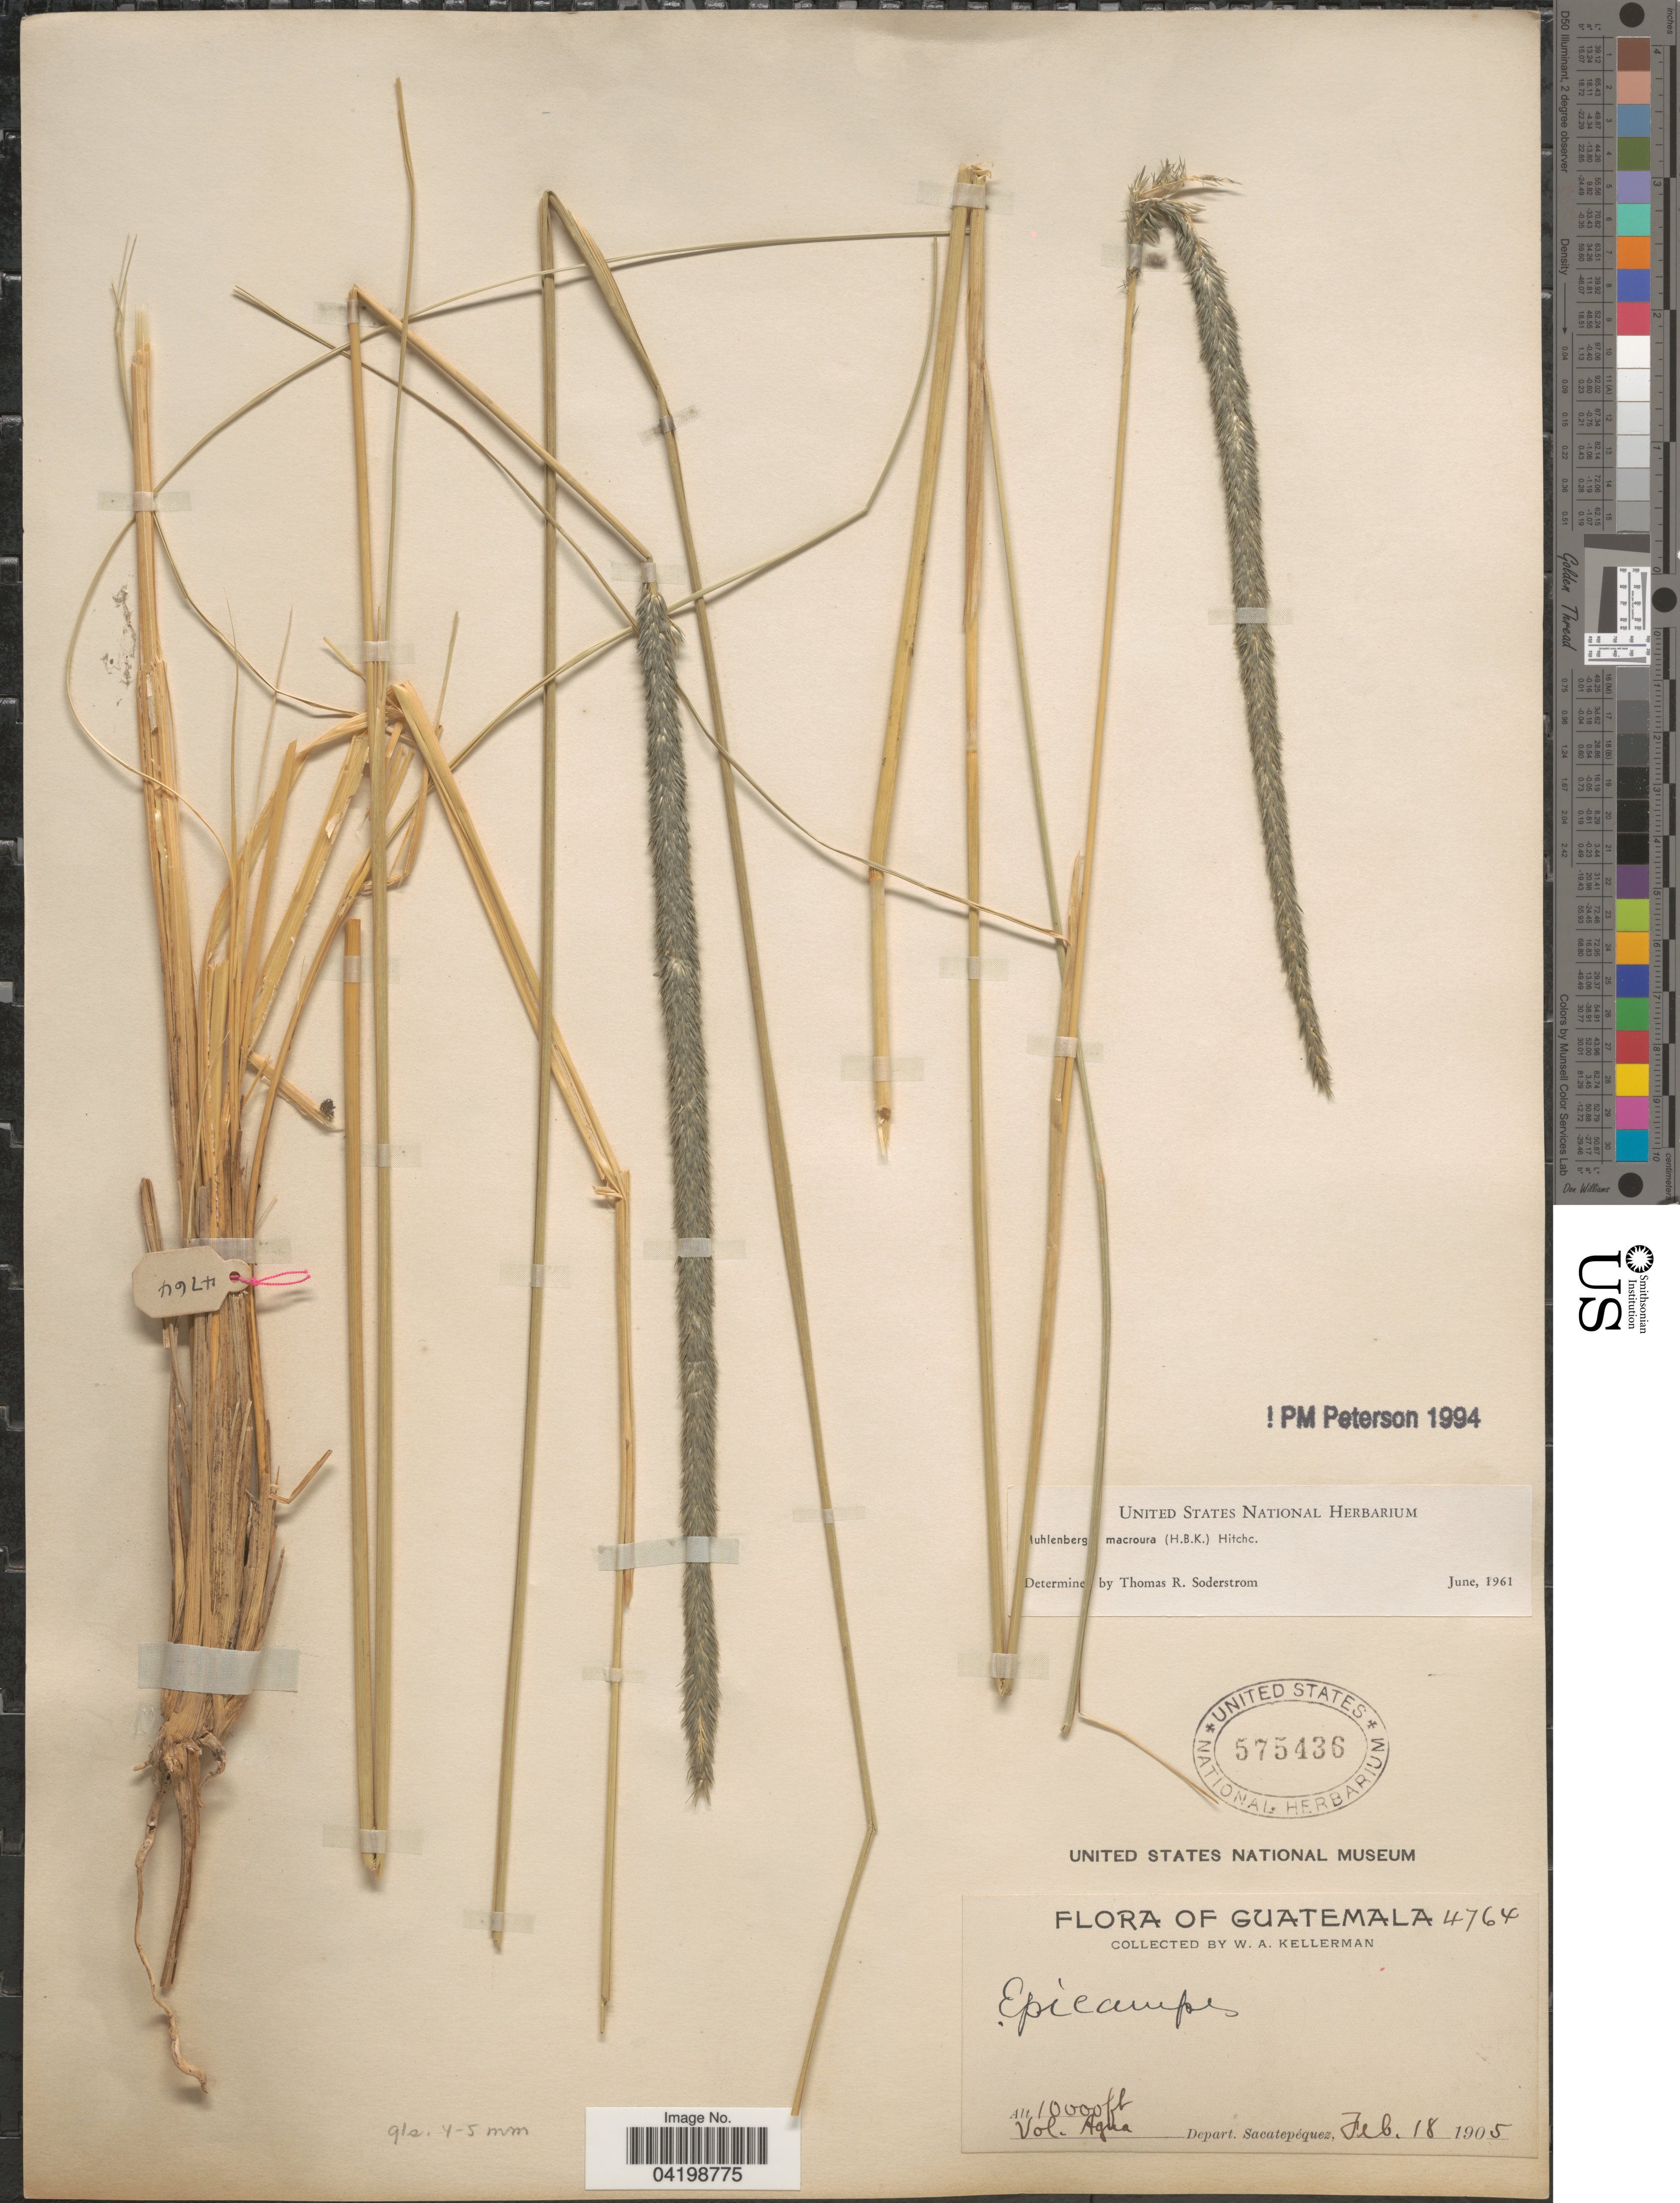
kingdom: Plantae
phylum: Tracheophyta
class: Liliopsida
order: Poales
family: Poaceae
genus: Muhlenbergia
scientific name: Muhlenbergia macroura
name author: (Kunth) Hitchc.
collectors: W. Kellerman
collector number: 4764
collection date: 1905-02-18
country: Guatemala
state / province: Sacatepequez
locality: Vol. Agua Depart. Sacatepéquez.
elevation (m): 3048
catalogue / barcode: US 575436